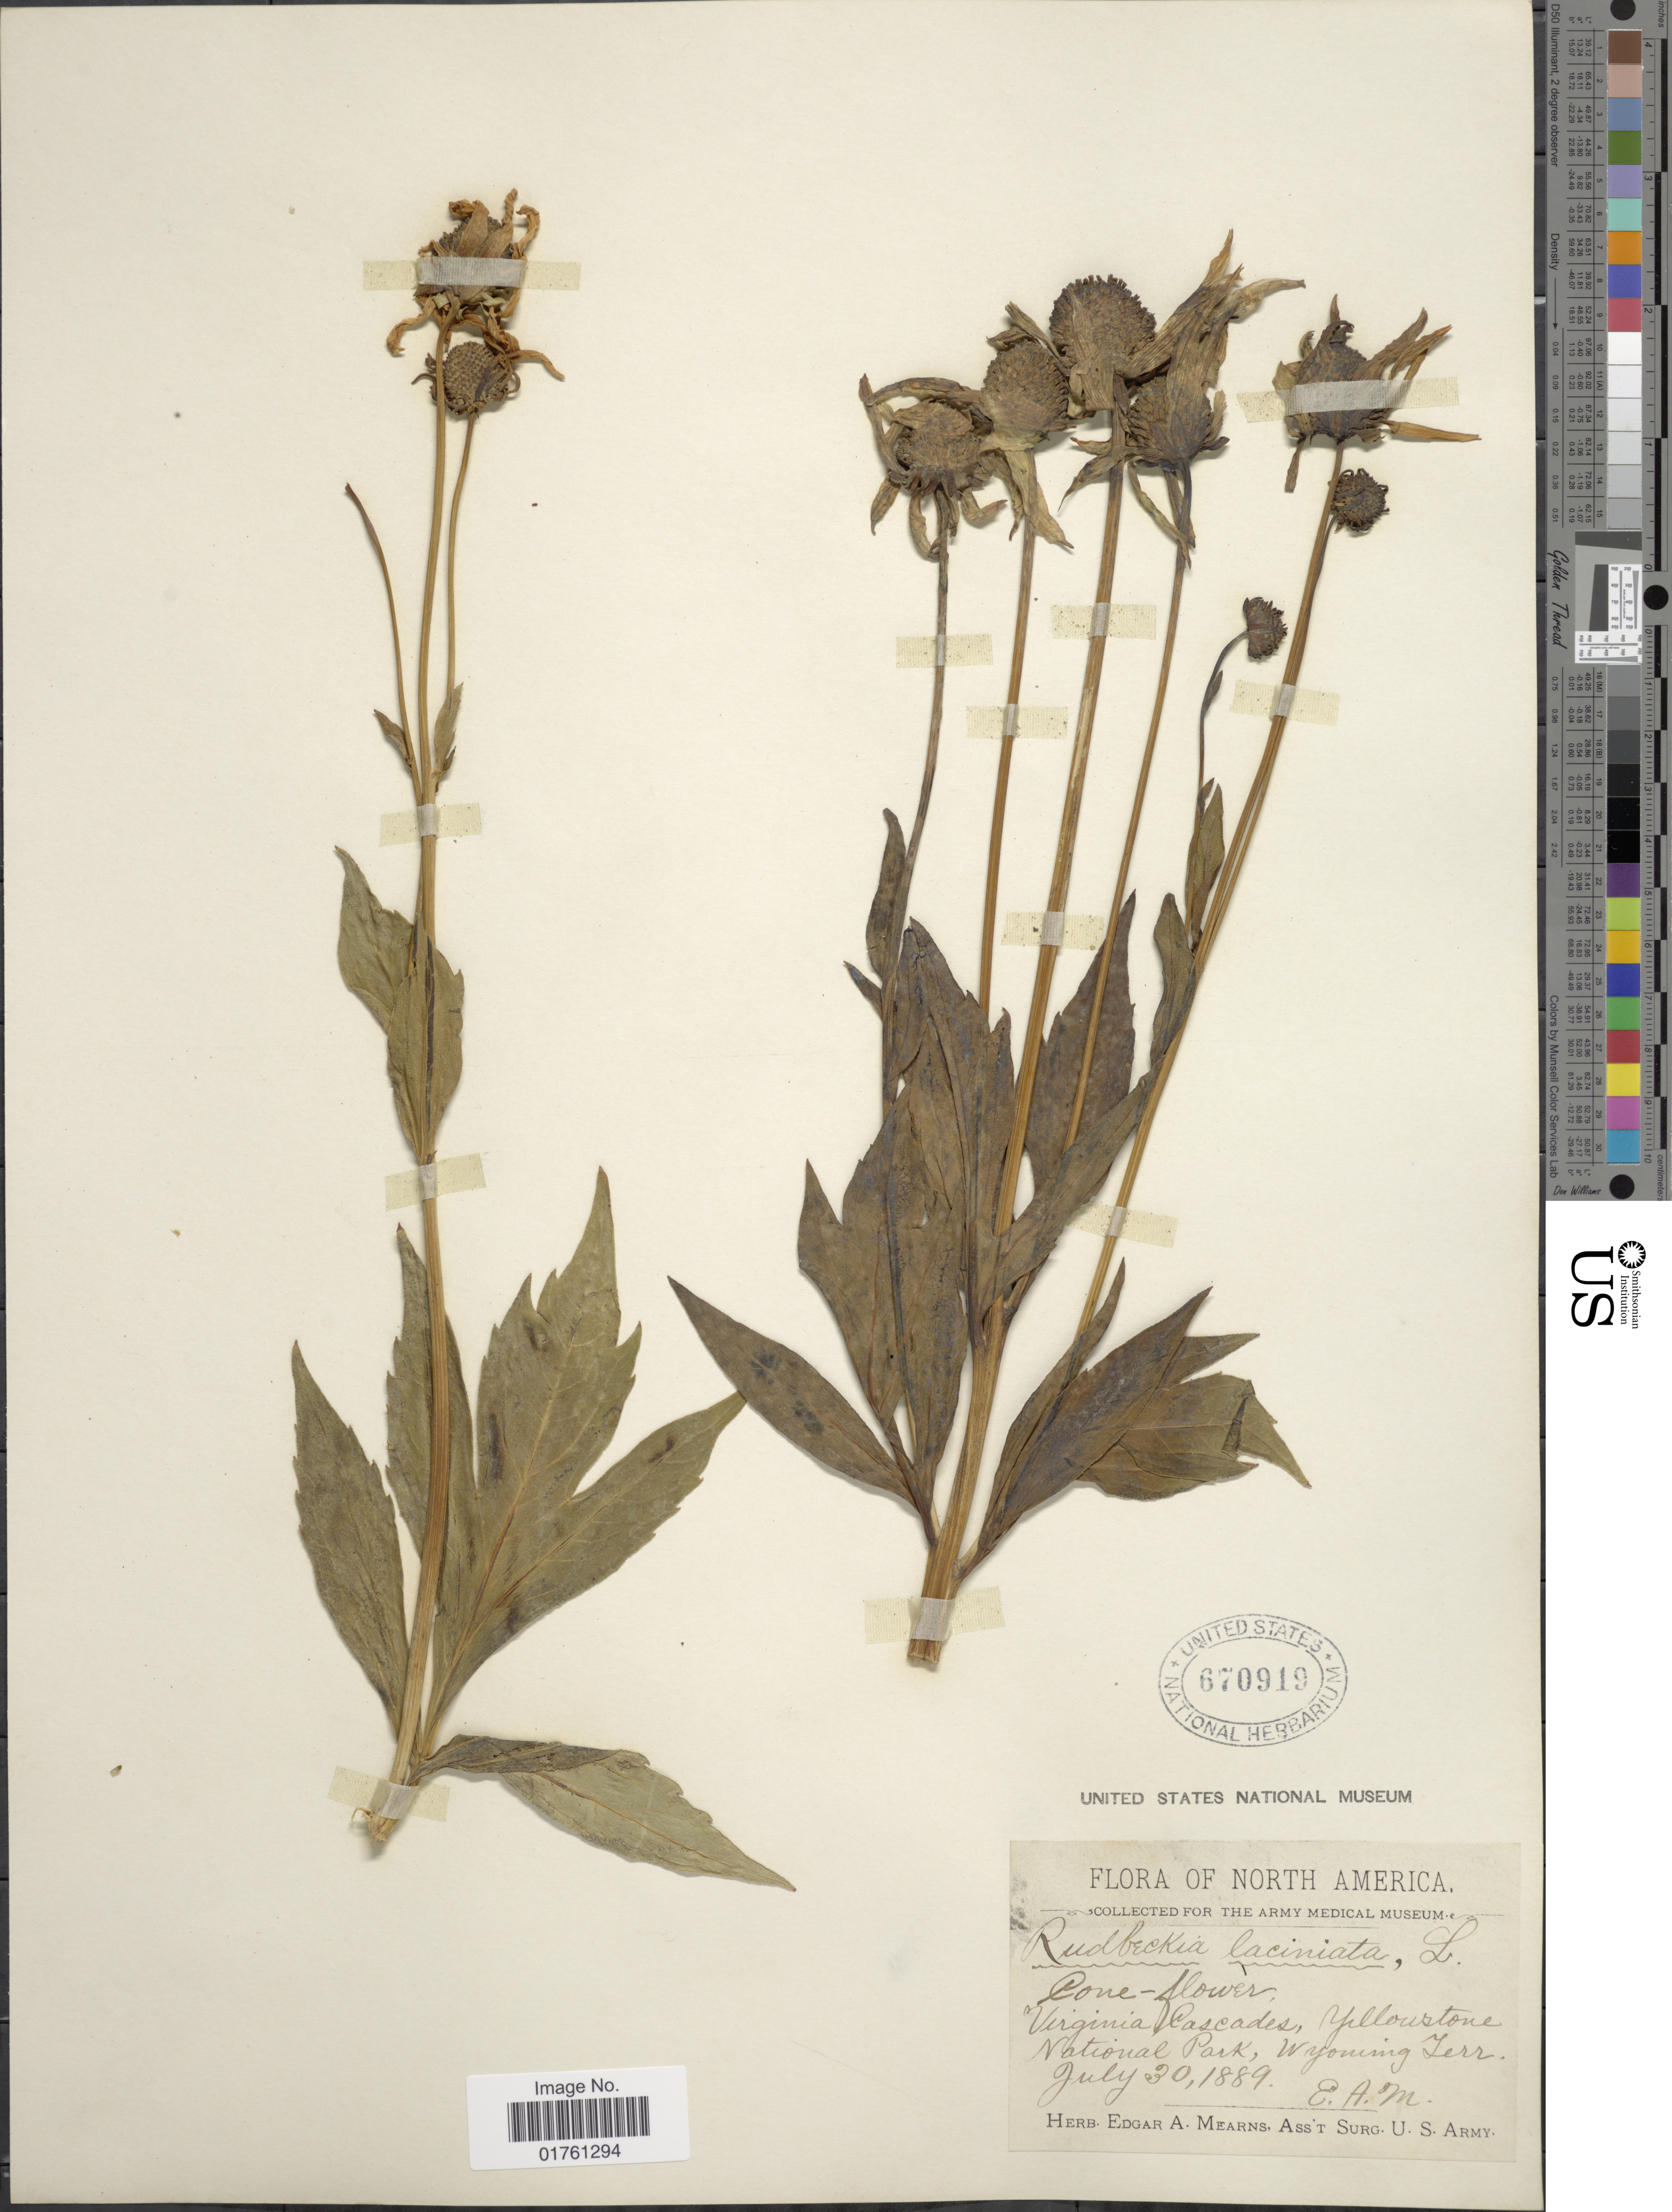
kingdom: Plantae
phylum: Tracheophyta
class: Magnoliopsida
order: Asterales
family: Asteraceae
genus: Rudbeckia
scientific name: Rudbeckia laciniata var. ampla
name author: (A. Nelson) Cronq.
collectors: E. A. Mearns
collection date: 1889-07-30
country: United States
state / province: Wyoming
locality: Viriginia Cascades, Yellowstone National Park, Wyoming Terr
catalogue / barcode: US 670919